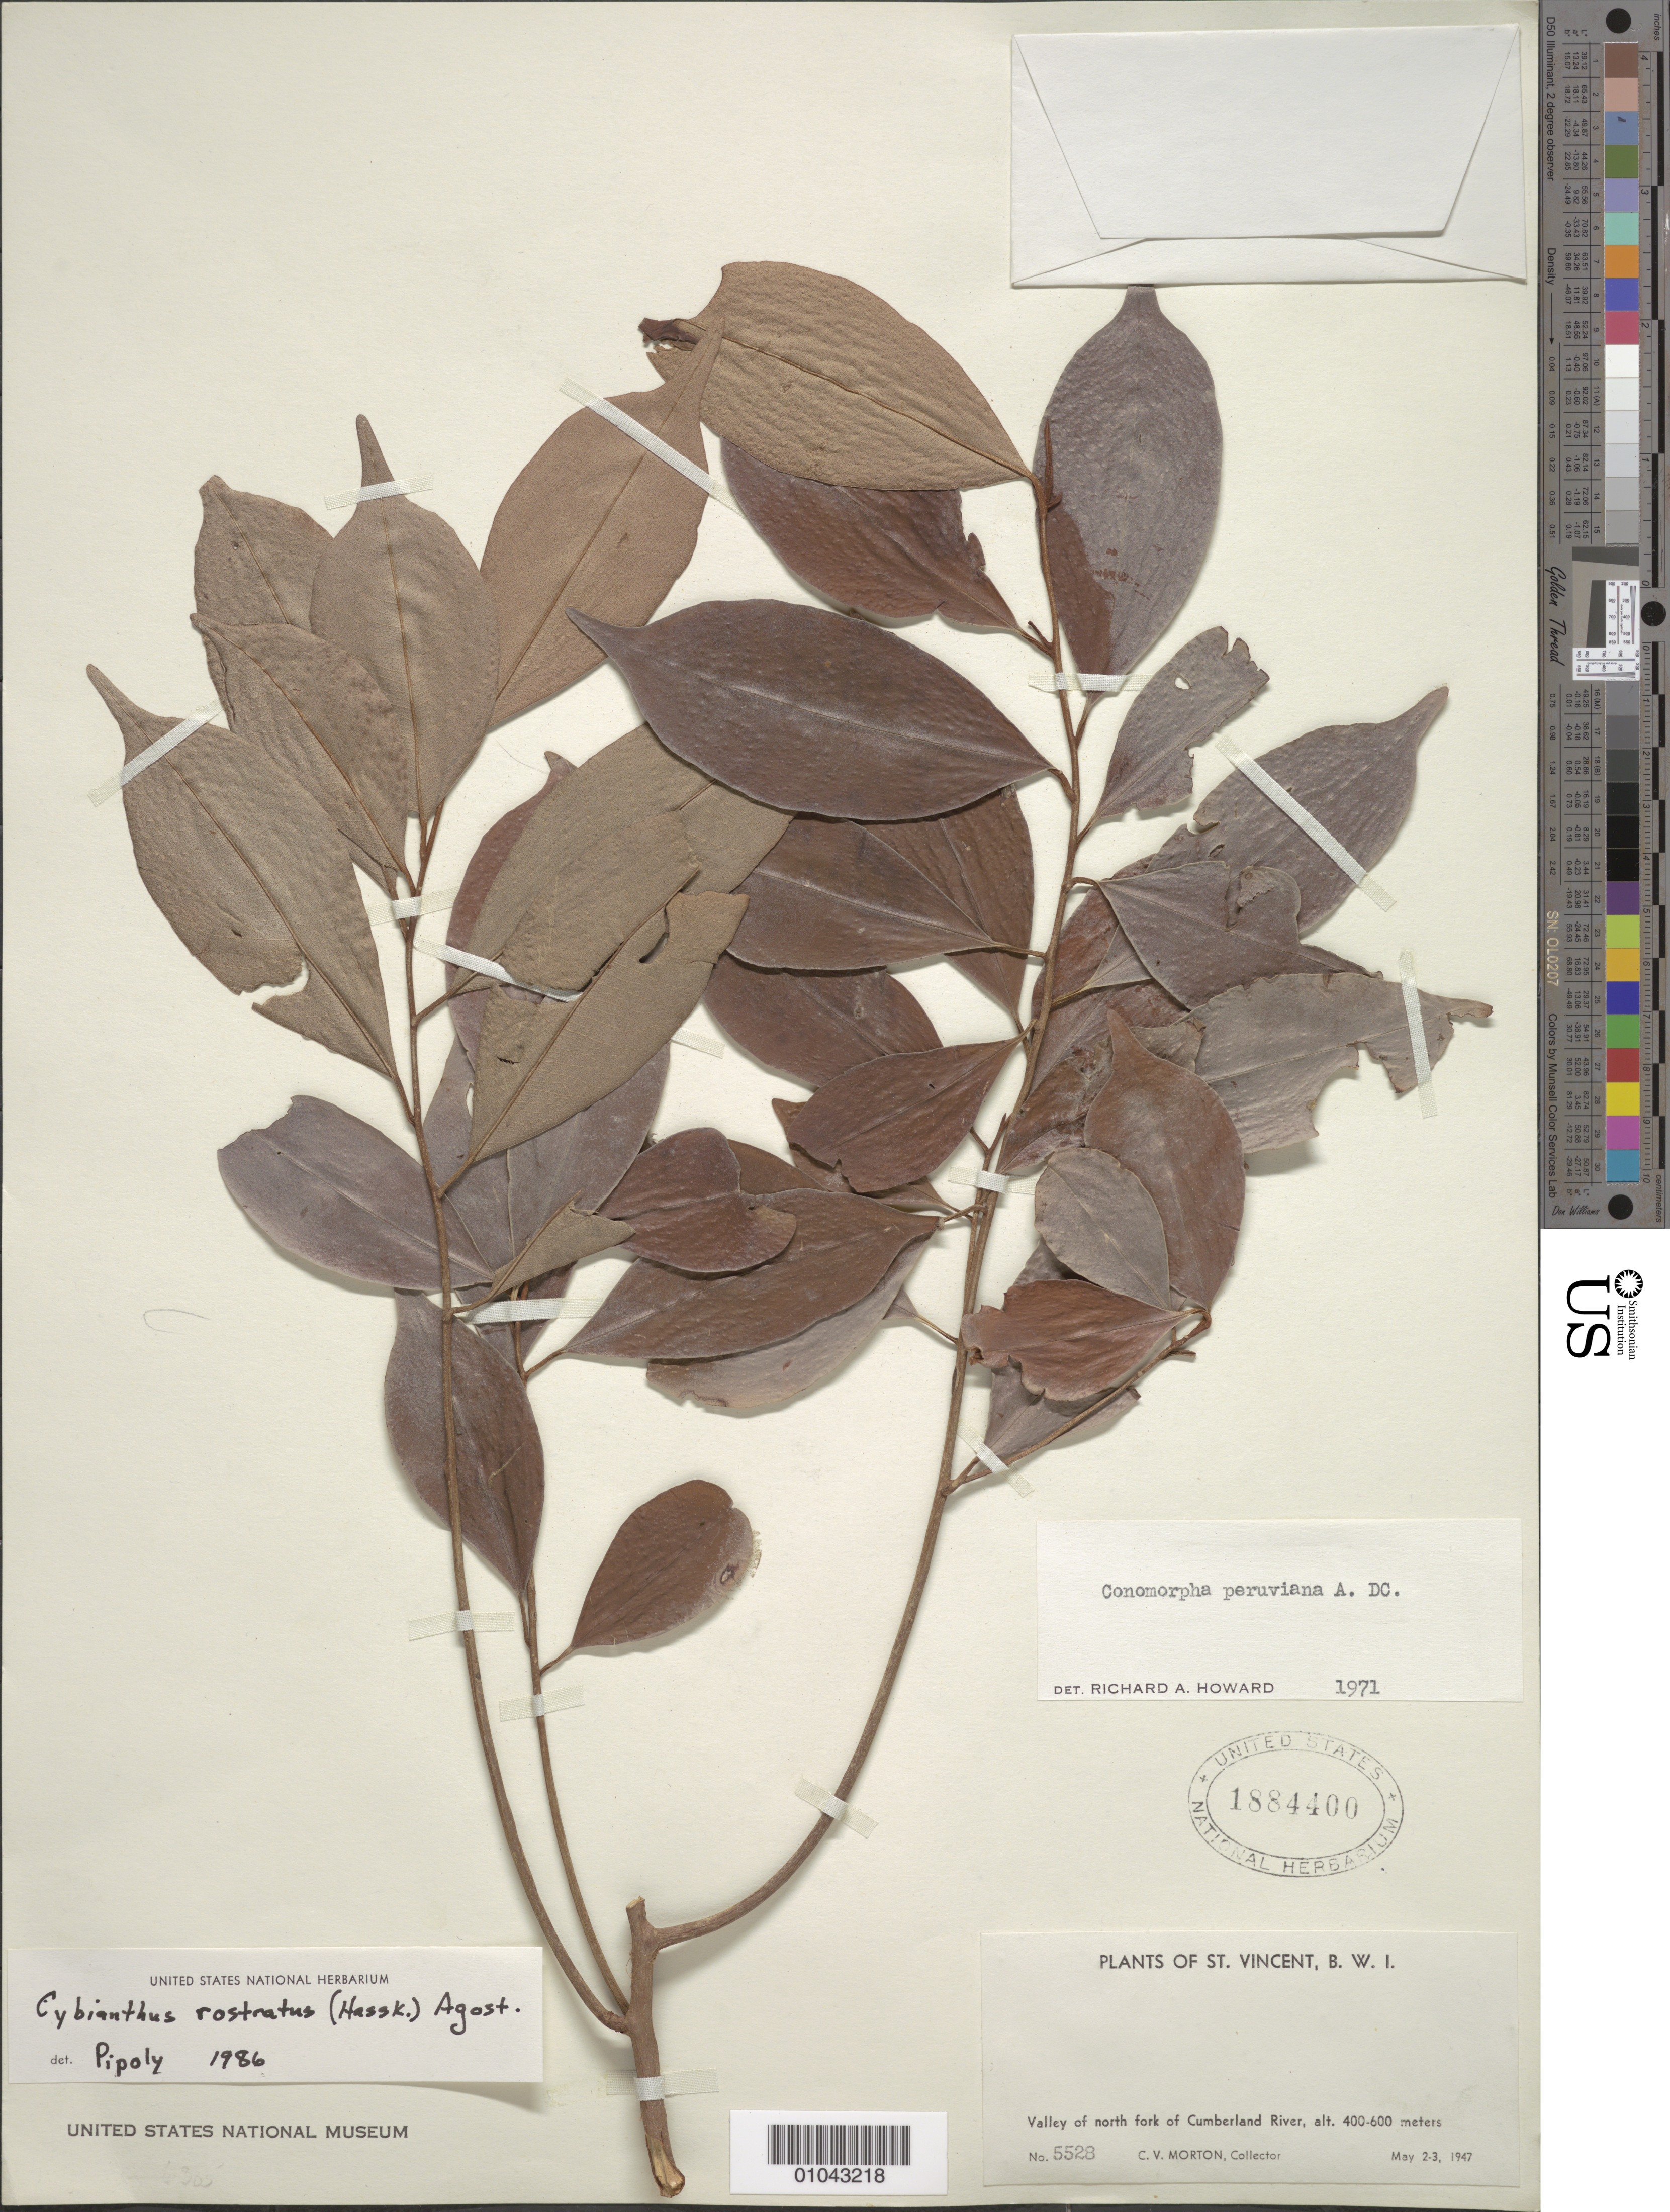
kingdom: Plantae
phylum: Tracheophyta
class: Magnoliopsida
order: Ericales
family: Primulaceae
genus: Cybianthus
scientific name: Cybianthus rostratus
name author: (Hassk.) G. Agostini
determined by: Pipoly, J. J., III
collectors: C. V. Morton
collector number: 5528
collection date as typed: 02 May 1947 to 02 May 1947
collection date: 1947-05-02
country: St. Vincent - Grenadines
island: St. Vincent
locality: Cumberland River, valley of the north fork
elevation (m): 400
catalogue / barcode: US 1884400